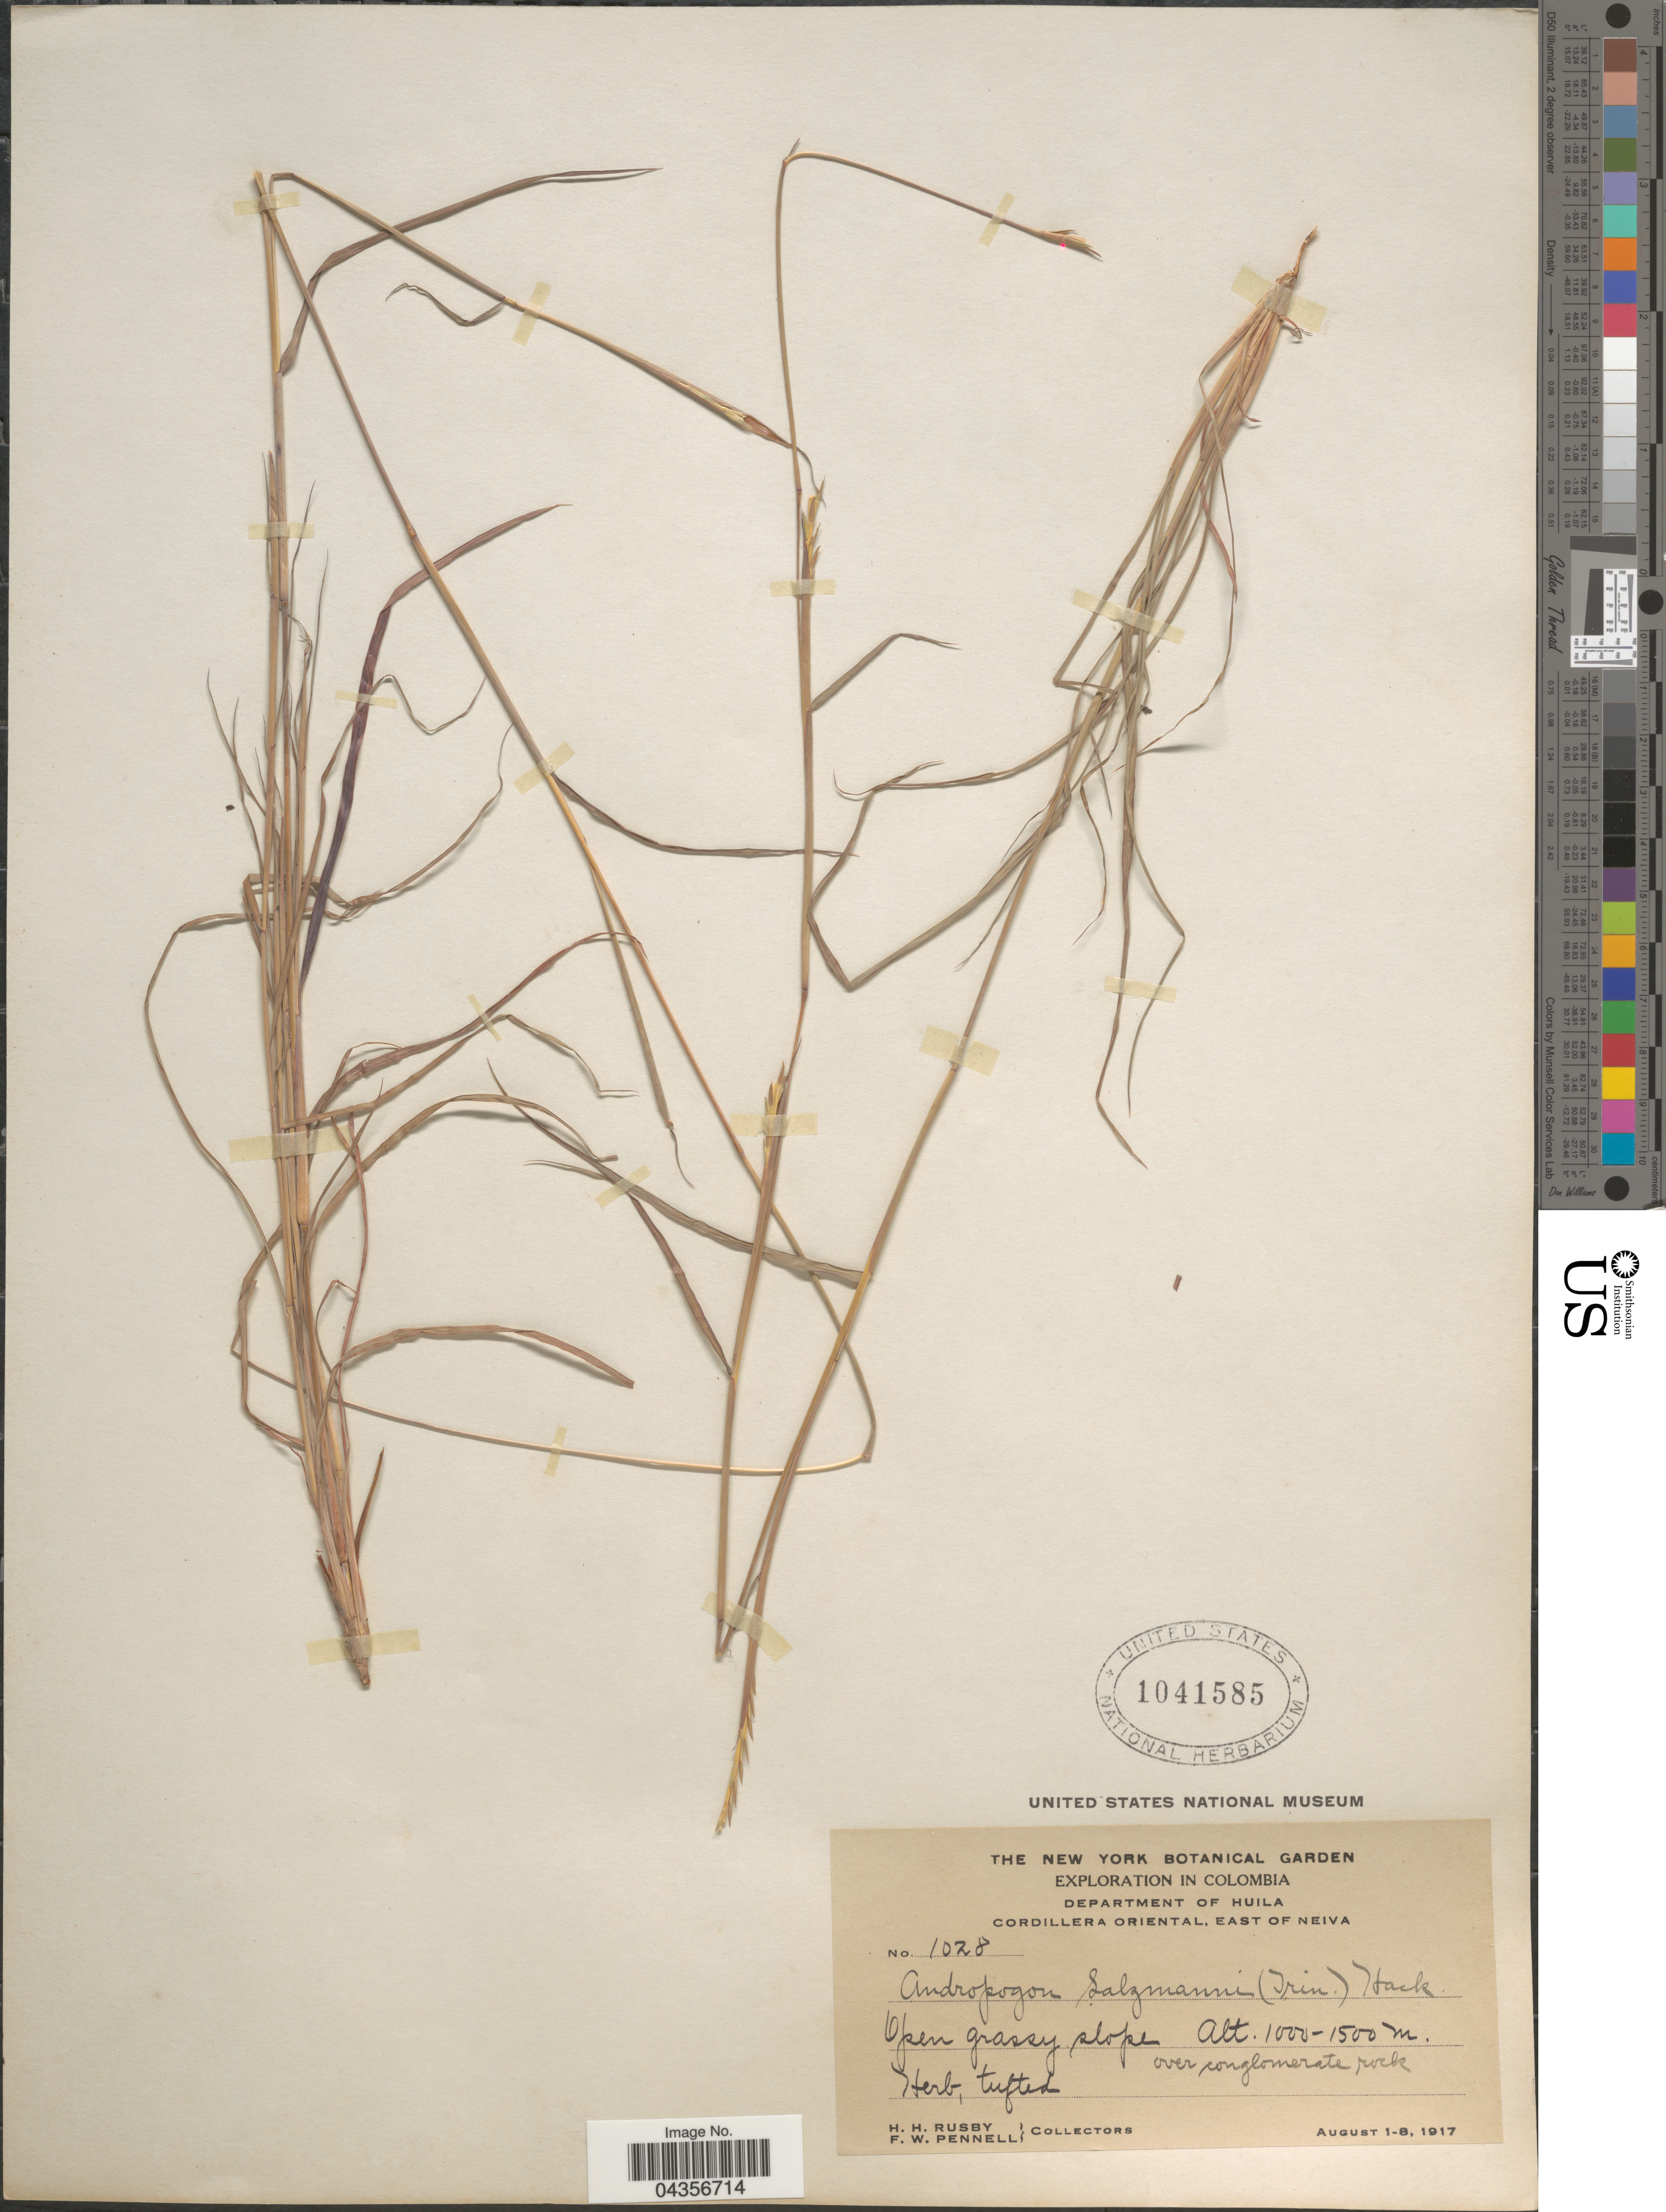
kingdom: Plantae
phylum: Tracheophyta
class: Liliopsida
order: Poales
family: Poaceae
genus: Schizachyrium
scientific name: Schizachyrium salzmanii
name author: (Trin. ex Steud.) Nash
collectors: H. H. Rusby & F. W. Pennell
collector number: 1028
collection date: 1917-08-01/1917-08-08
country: Colombia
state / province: Huila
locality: Exploration in Colombia. Department of Huila. Cordillera Oriental, East of Neiva.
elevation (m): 1000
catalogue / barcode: US 1041585